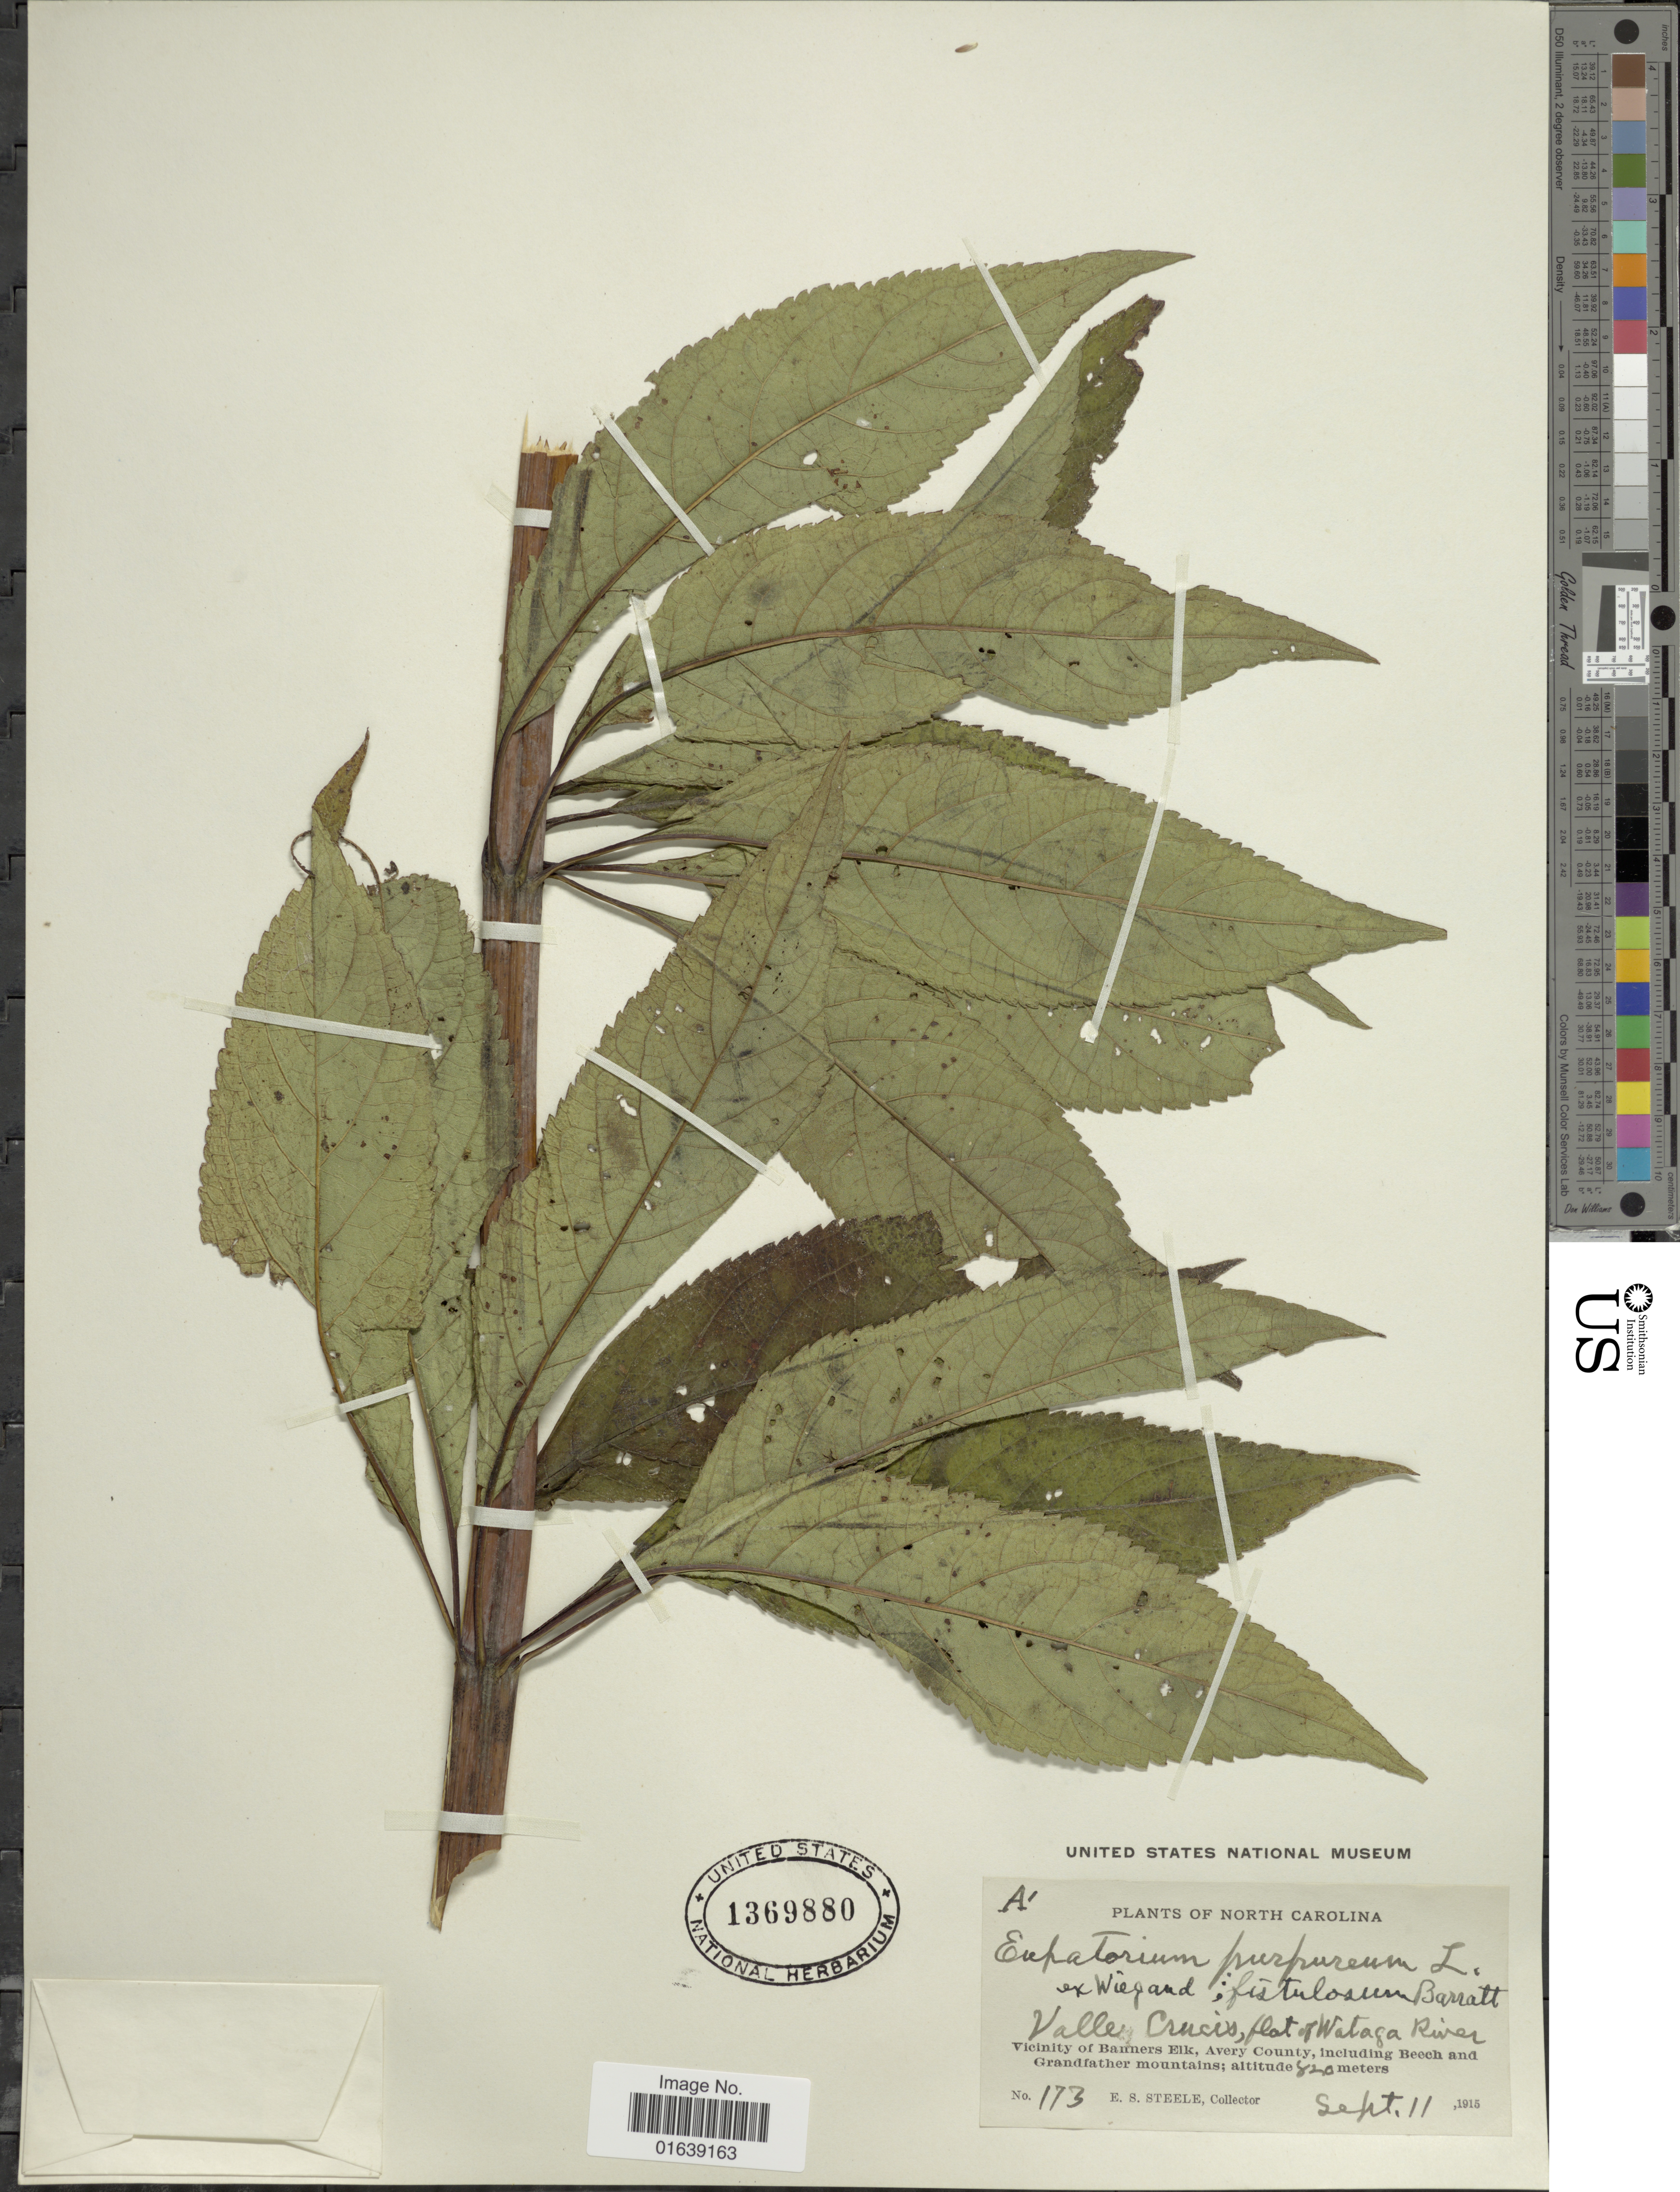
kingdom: Plantae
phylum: Tracheophyta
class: Magnoliopsida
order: Asterales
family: Asteraceae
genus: Eupatorium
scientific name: Eupatorium fistulosum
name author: Barratt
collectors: E. Steele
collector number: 173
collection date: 1915-09-11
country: United States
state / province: North Carolina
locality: North Carolina. Valle Crucis, flat of Wataga River Vicinity of Banners Elk, Avery County, including Beech and Grandfather mountains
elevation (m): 820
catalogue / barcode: US 1369880